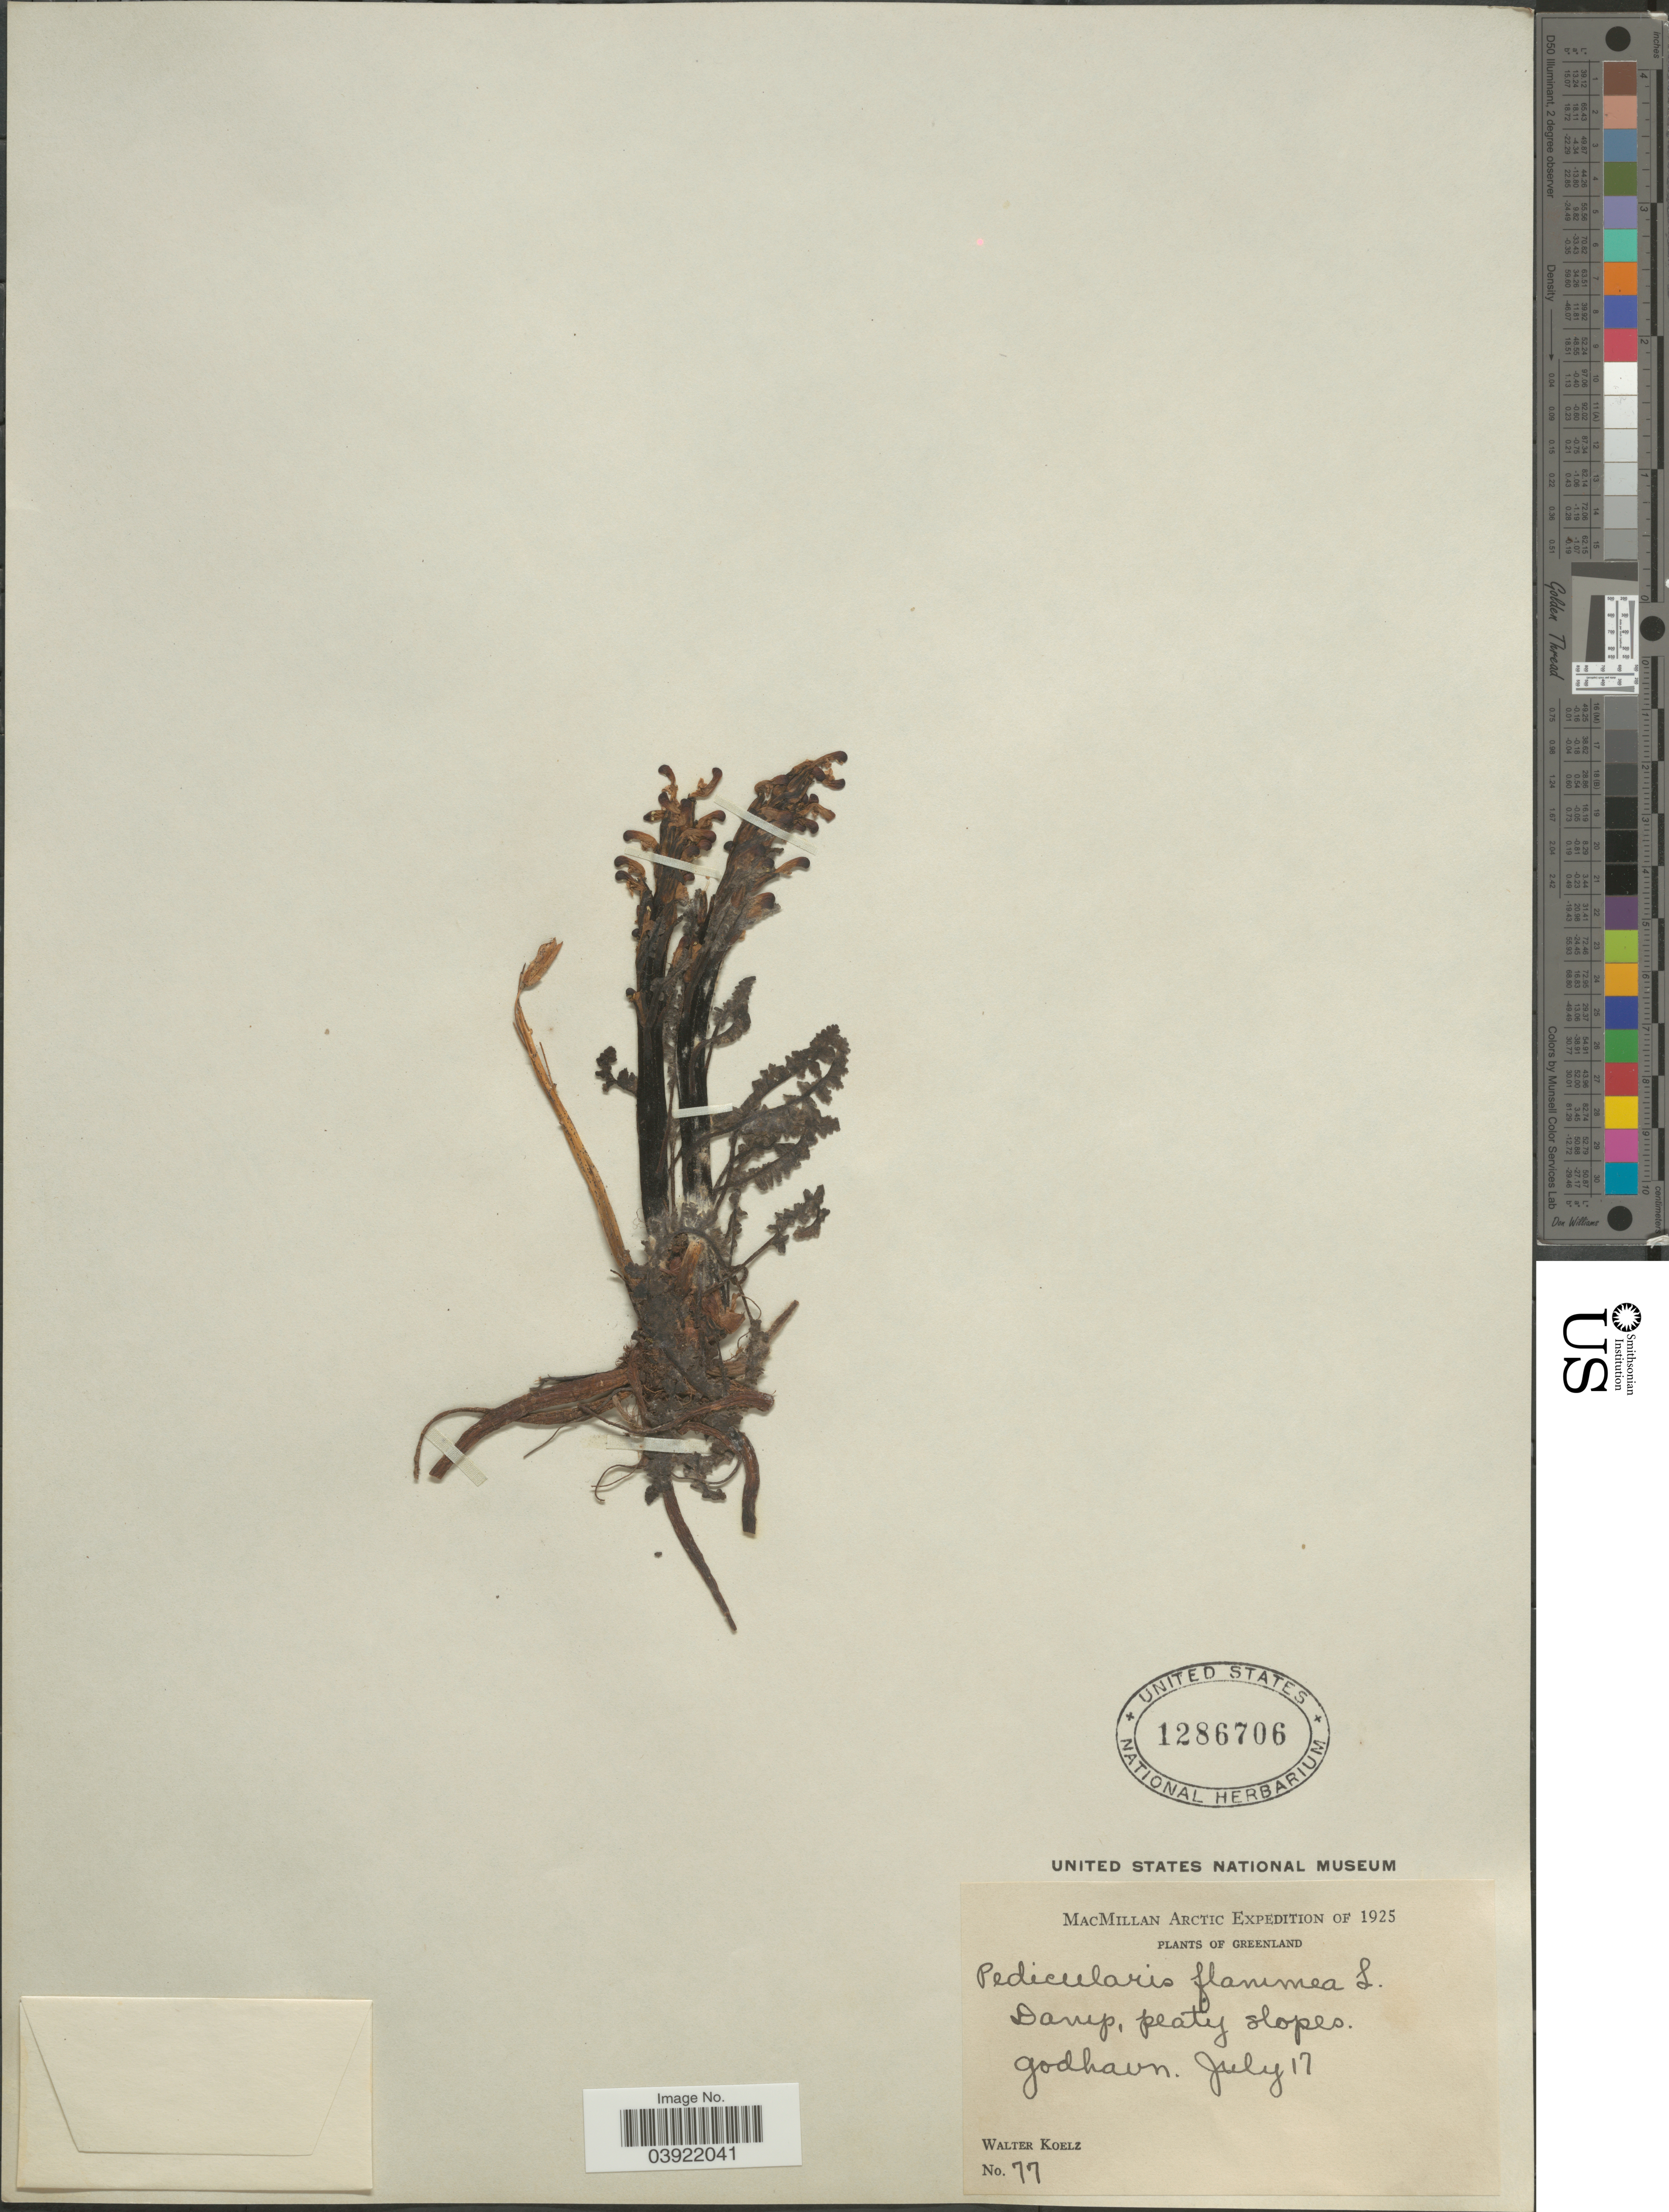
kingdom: Plantae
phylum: Tracheophyta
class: Magnoliopsida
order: Lamiales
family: Orobanchaceae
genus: Pedicularis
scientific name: Pedicularis flammea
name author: L.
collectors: W. N. Koelz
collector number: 77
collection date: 1925-07-17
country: Greenland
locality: MacMillan Arctic. Damp, peaty slopes. Godhavn.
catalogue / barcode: US 1286706